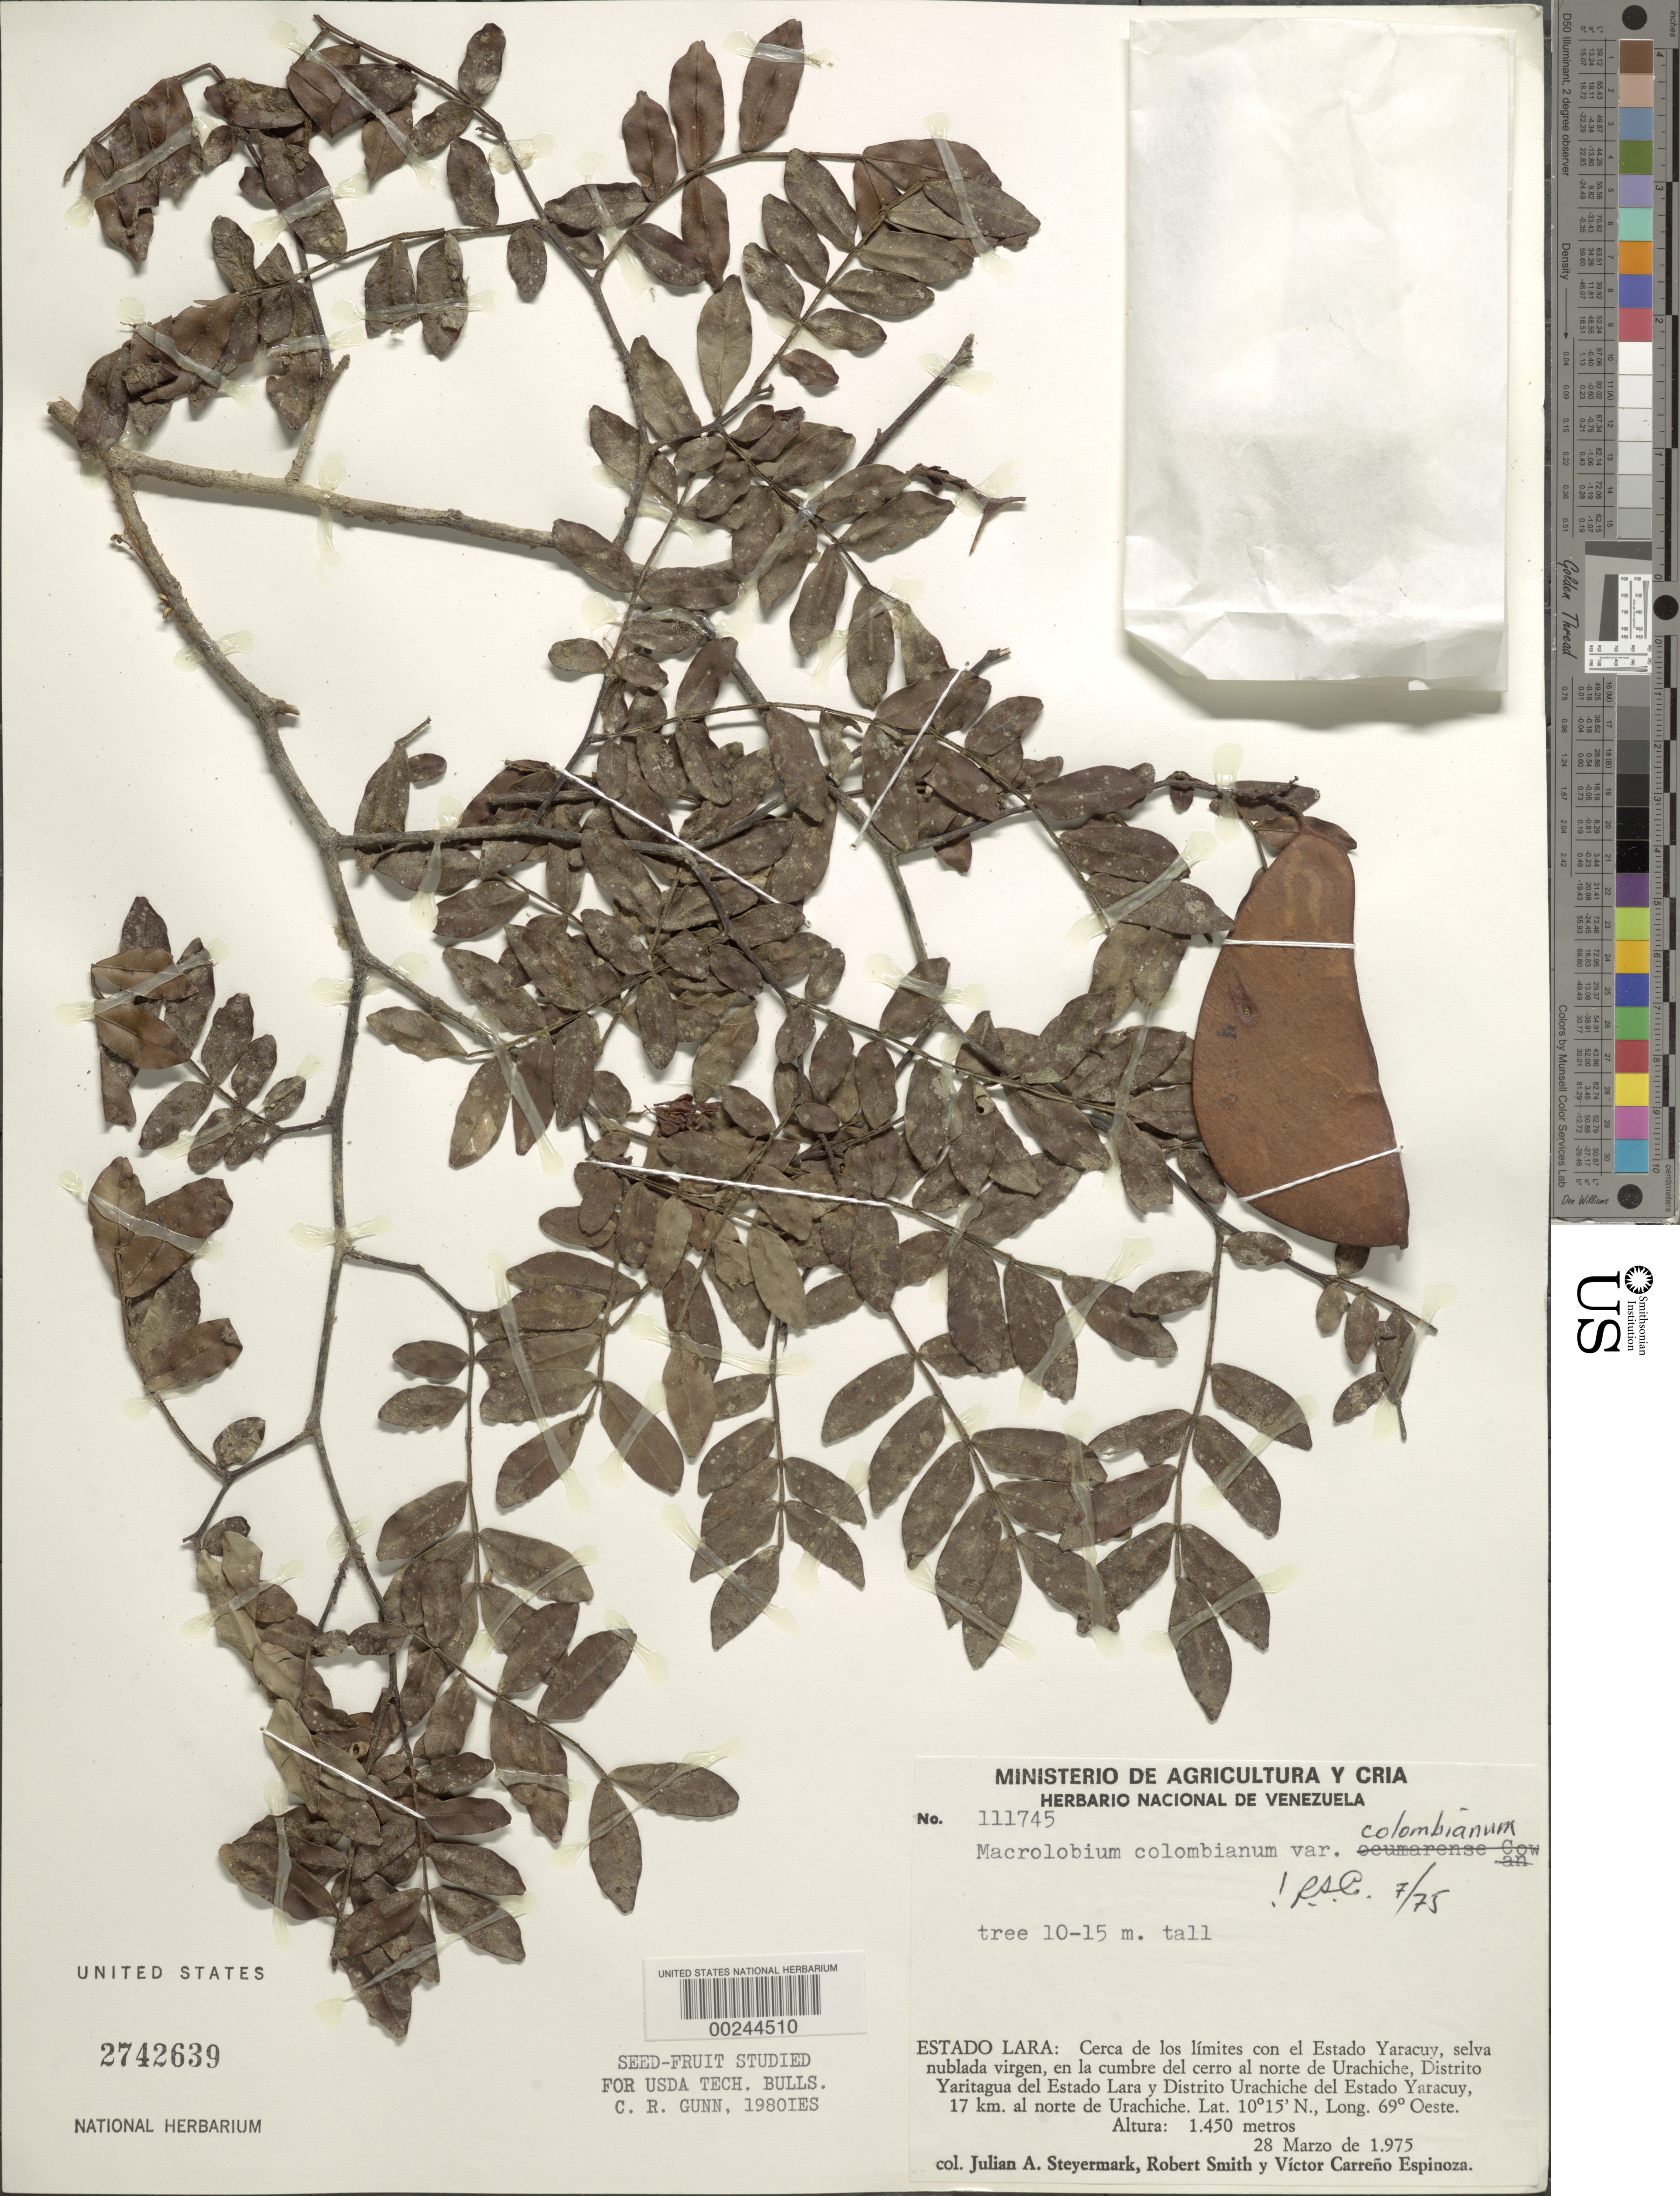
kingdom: Plantae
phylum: Tracheophyta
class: Magnoliopsida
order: Fabales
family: Fabaceae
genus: Macrolobium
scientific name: Macrolobium colombianum var. colombianum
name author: (Britton & Killip) Killip ex L. Uribe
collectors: J. Steyermark, R. Smith & V. Carreño E.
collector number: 111745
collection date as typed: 28 Mar 1975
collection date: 1975-03-28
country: Venezuela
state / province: Lara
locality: Near bondary of state of yaracuy, summit of cerro n of urachiche, yaritagua dist. of lara and urachiche dist. of yaracuy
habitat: Virgin cloud forest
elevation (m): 20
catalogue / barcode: US 2742639